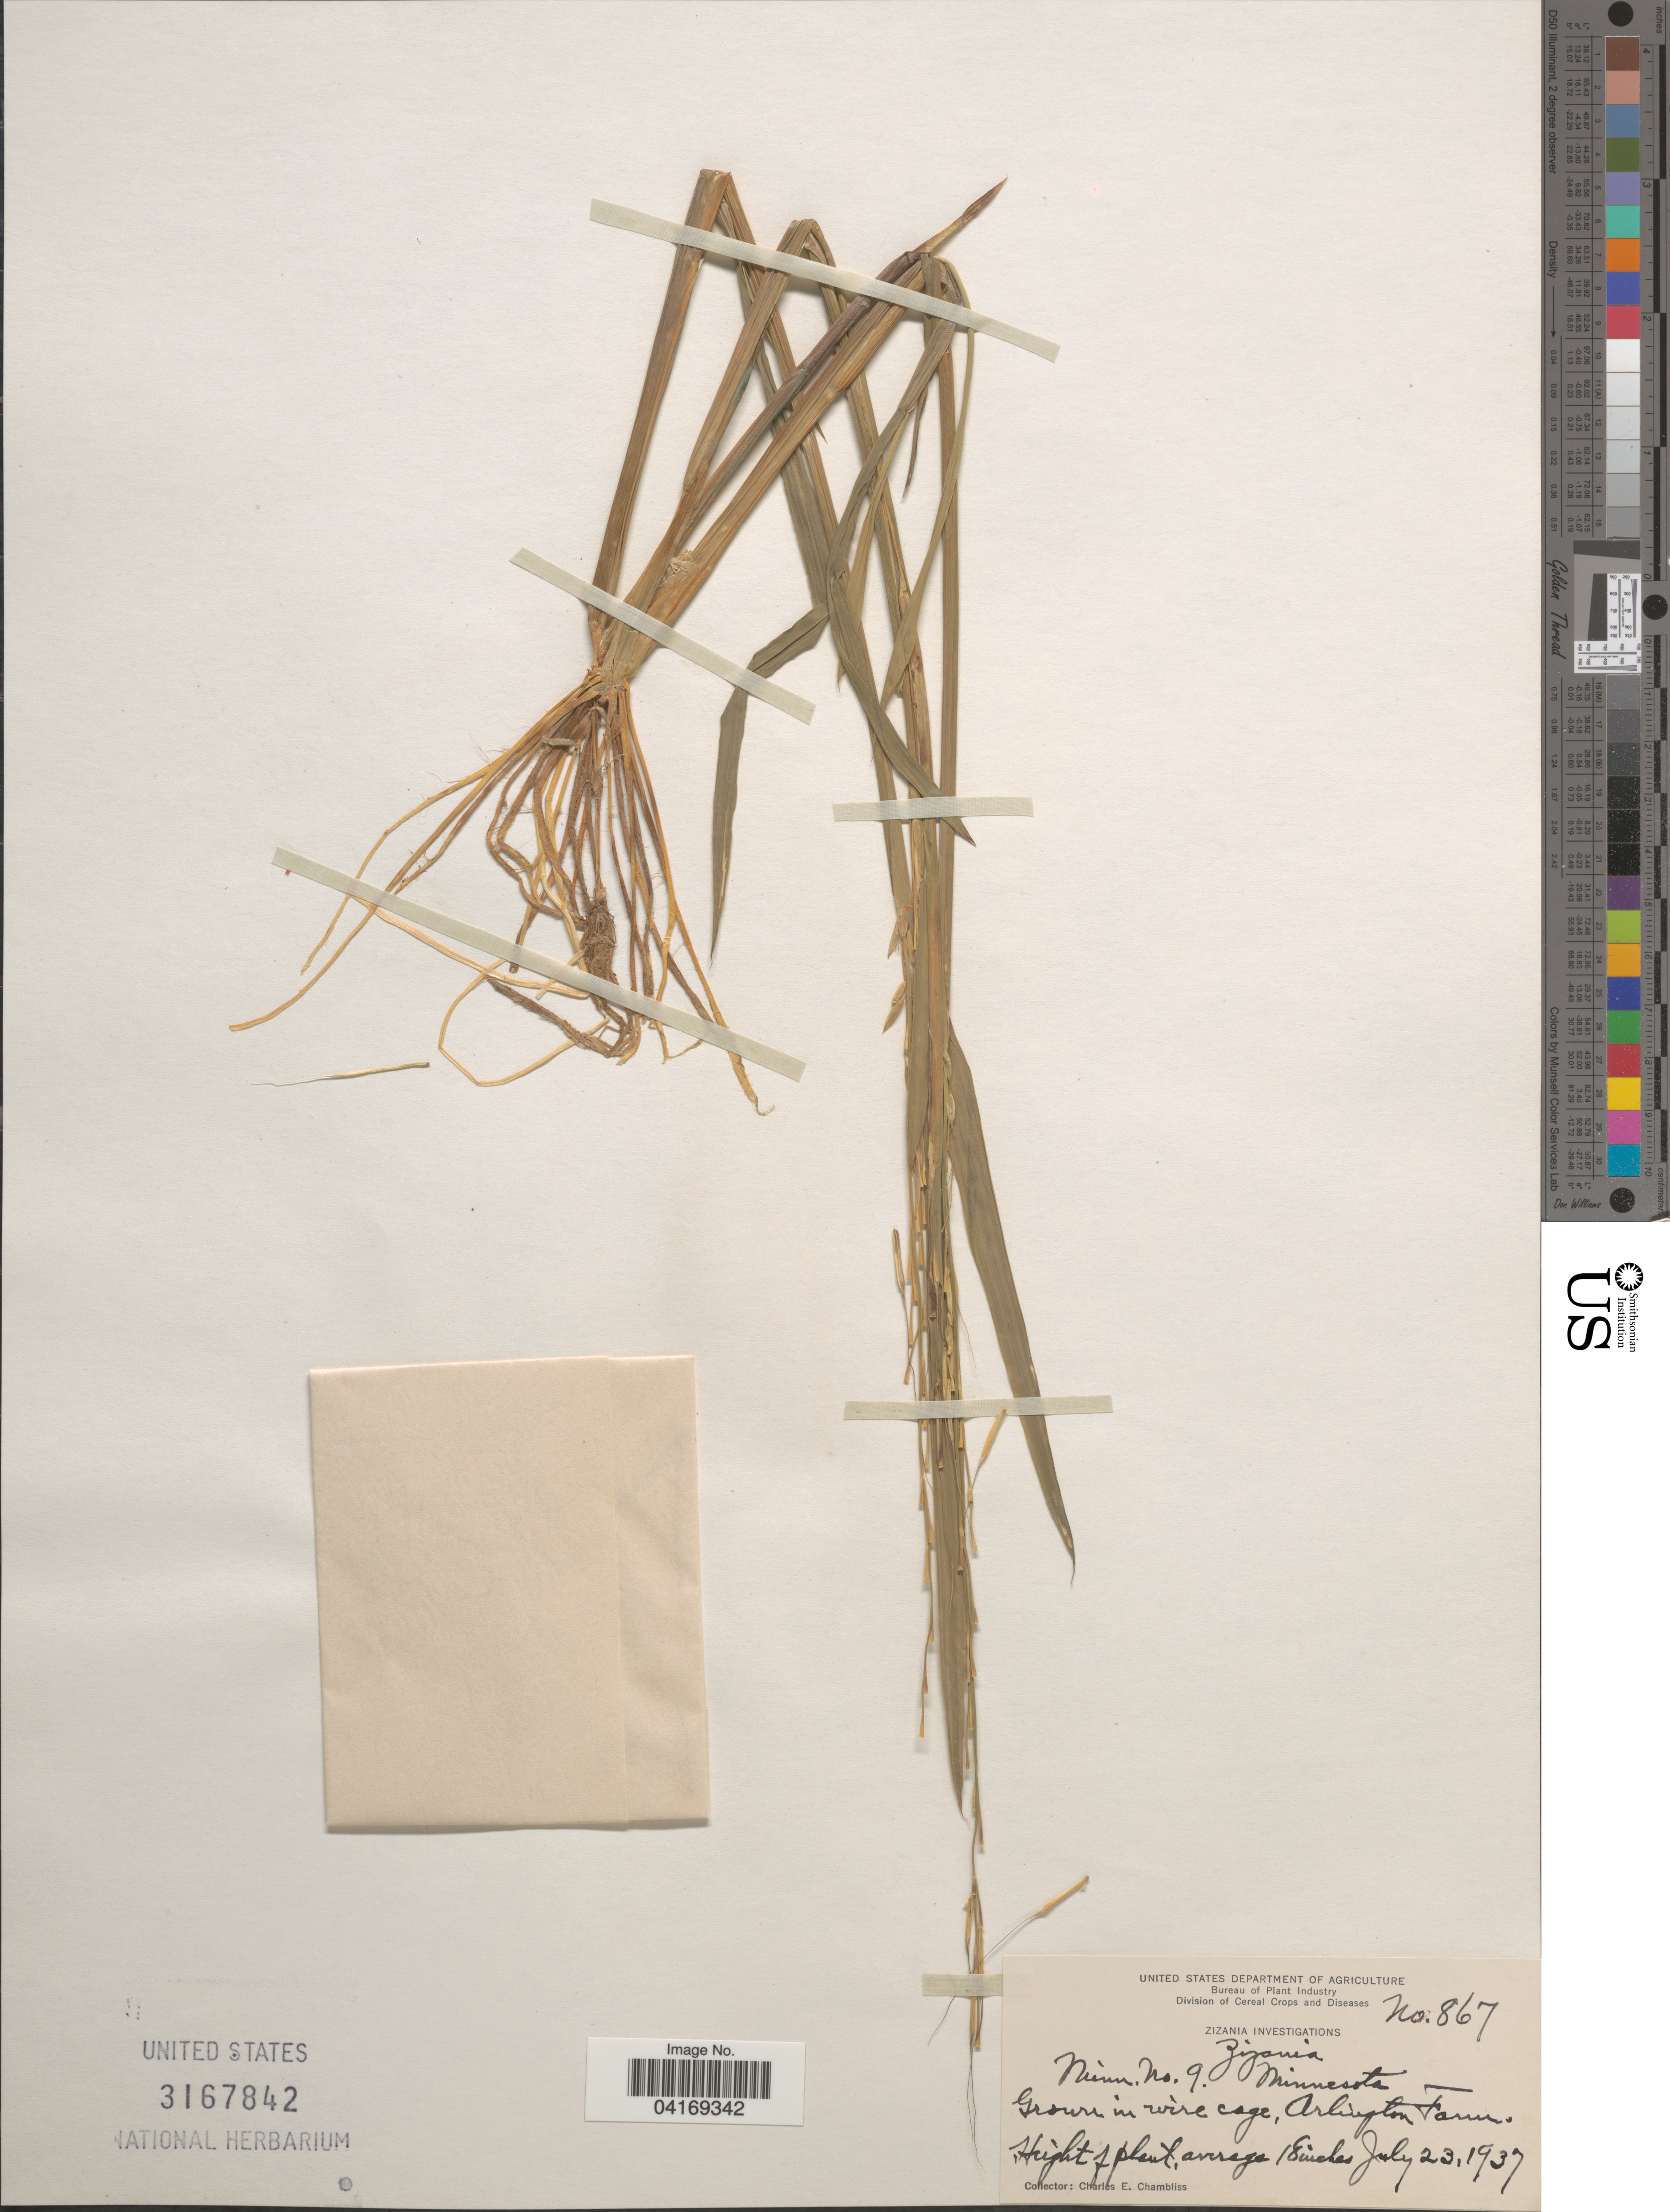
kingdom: Plantae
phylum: Tracheophyta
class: Liliopsida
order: Poales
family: Poaceae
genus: Zizania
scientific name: Zizania sp.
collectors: C. Chambliss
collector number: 867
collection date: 1937-07-23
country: United States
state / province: Virginia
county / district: Arlington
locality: In wire cage, Arlington Farm.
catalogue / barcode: US 3167842